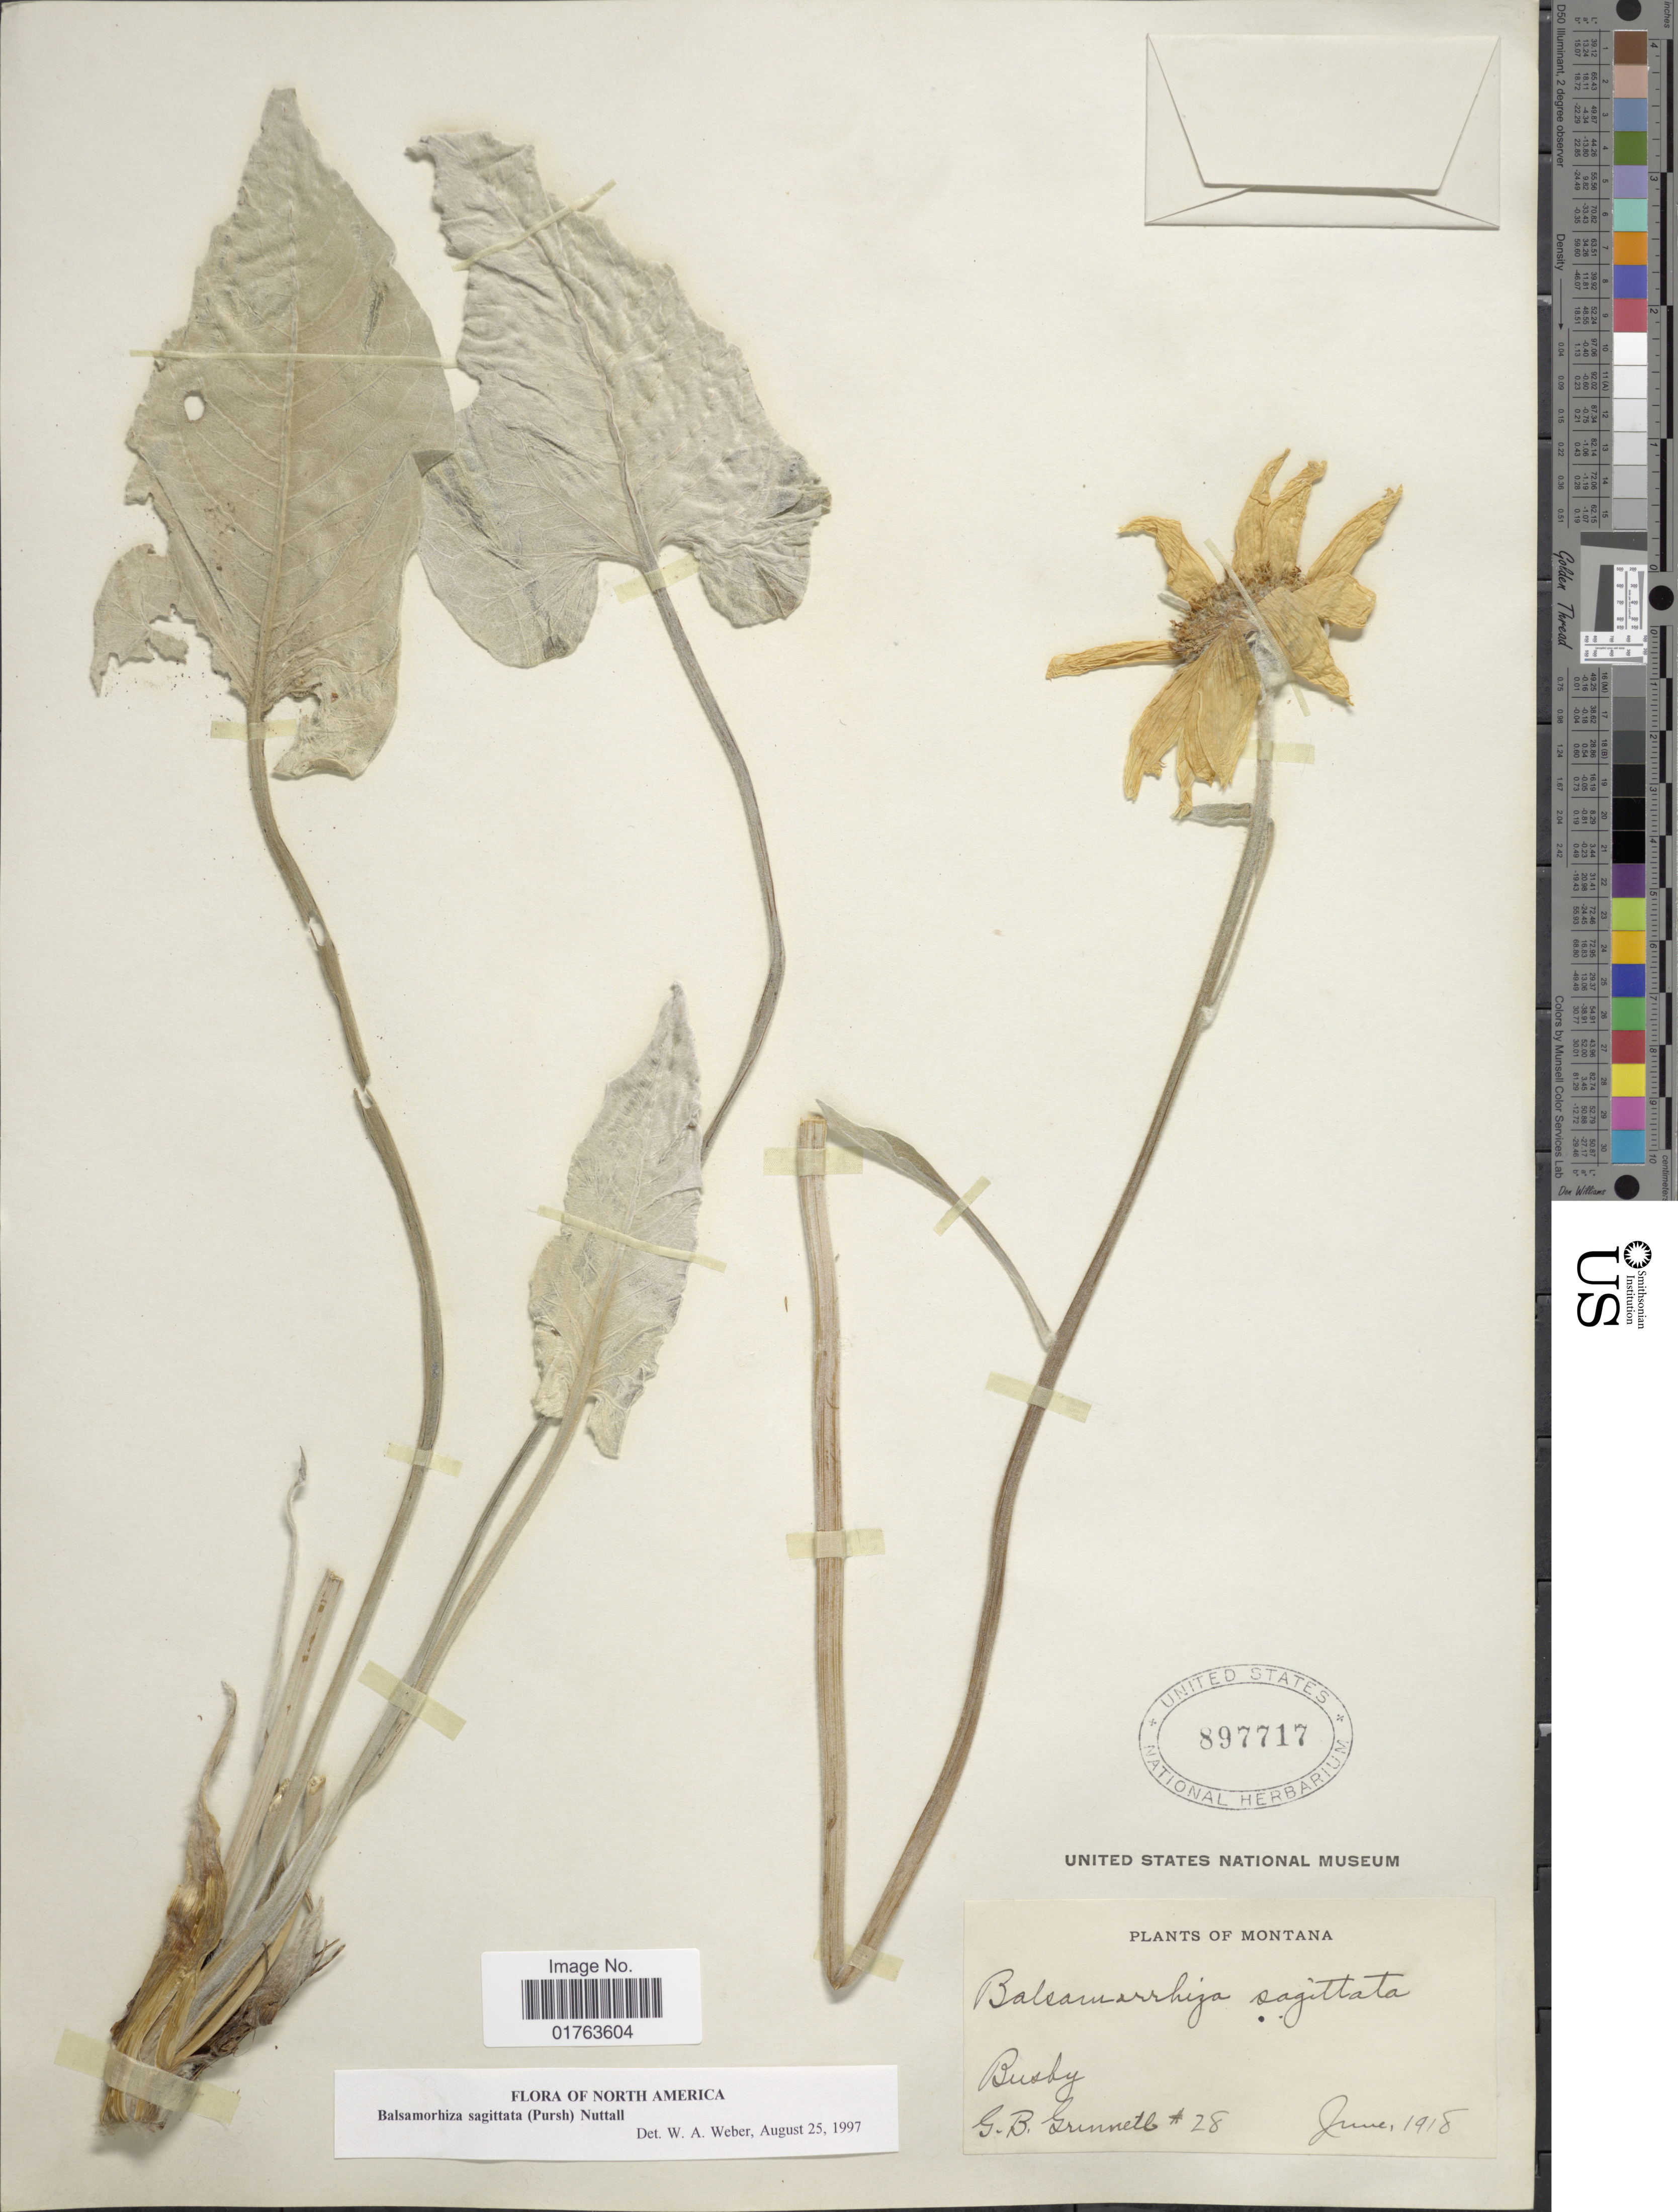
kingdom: Plantae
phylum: Tracheophyta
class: Magnoliopsida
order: Asterales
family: Asteraceae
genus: Balsamorhiza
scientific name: Balsamorhiza sagittata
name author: (Pursh) Nutt.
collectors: G. Grinnell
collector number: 28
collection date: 1918-06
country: United States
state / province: Montana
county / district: Big Horn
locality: Busby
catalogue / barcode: US 897717